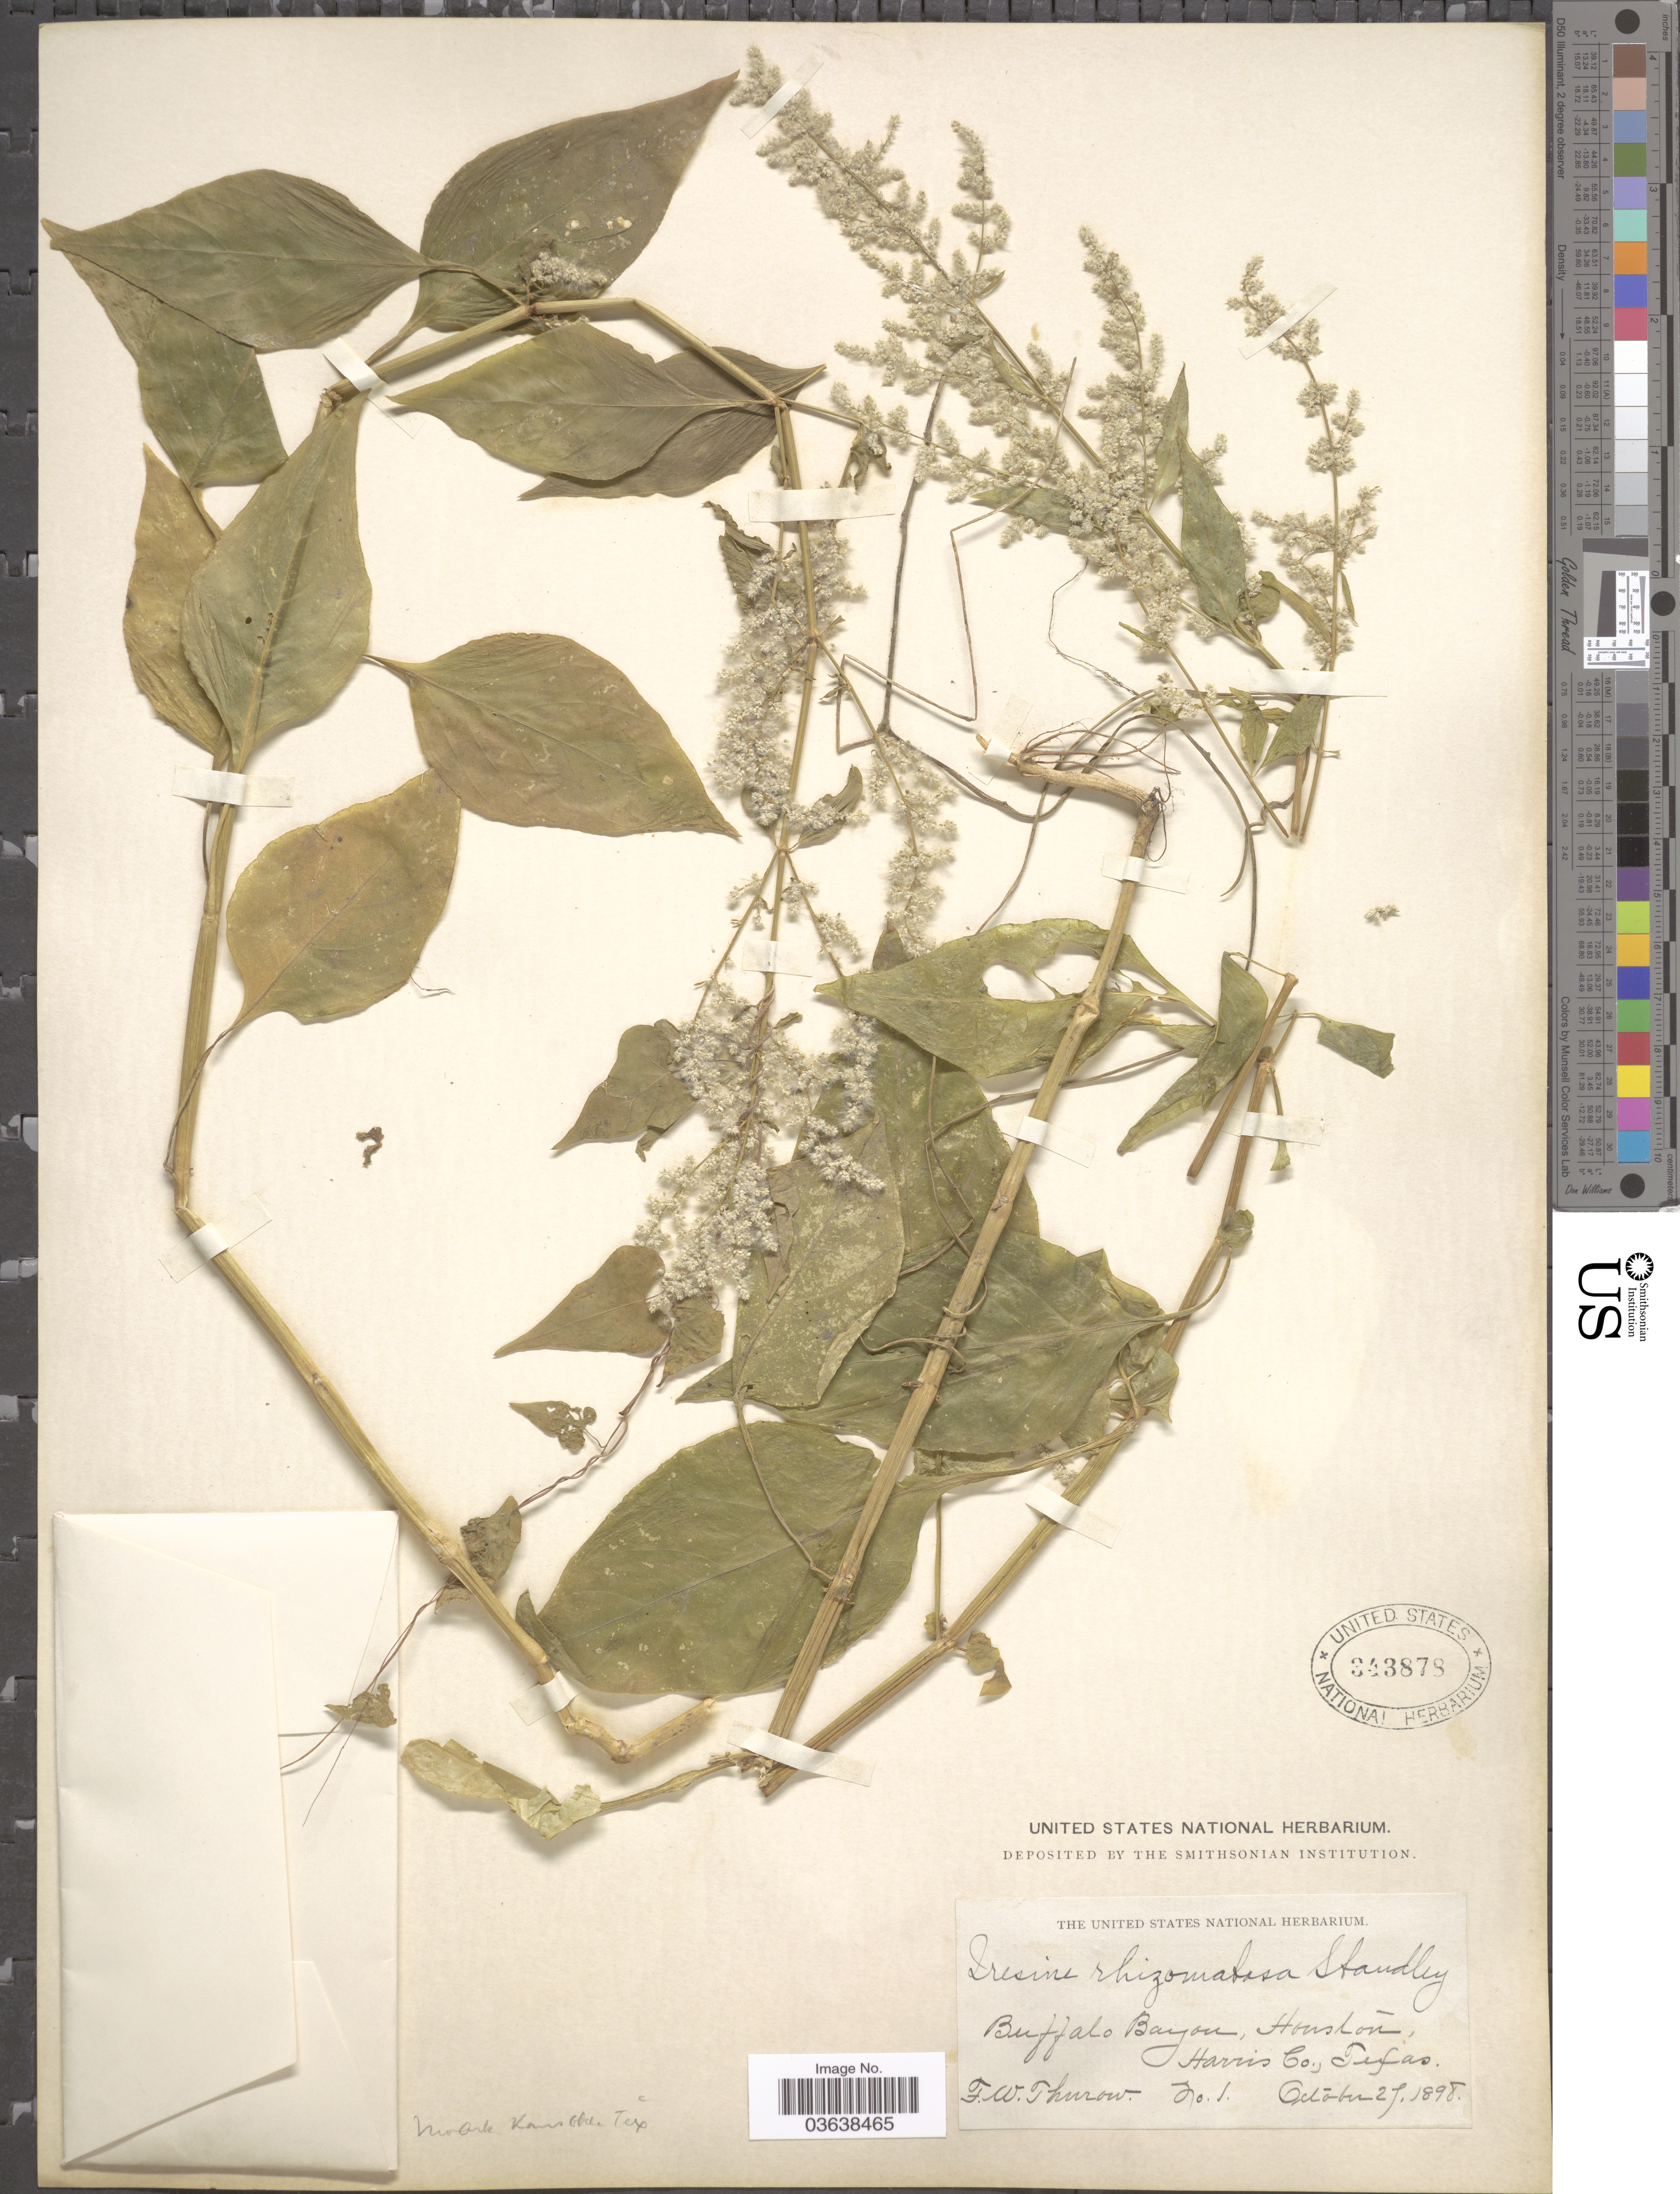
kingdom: Plantae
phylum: Tracheophyta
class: Magnoliopsida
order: Caryophyllales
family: Amaranthaceae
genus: Iresine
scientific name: Iresine rhizomatosa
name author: Standl.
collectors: F. W. Thurow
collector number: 1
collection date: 1898-10-27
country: United States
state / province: Texas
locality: Buffalo Bayou, Houston, Harris Co.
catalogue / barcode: US 343878